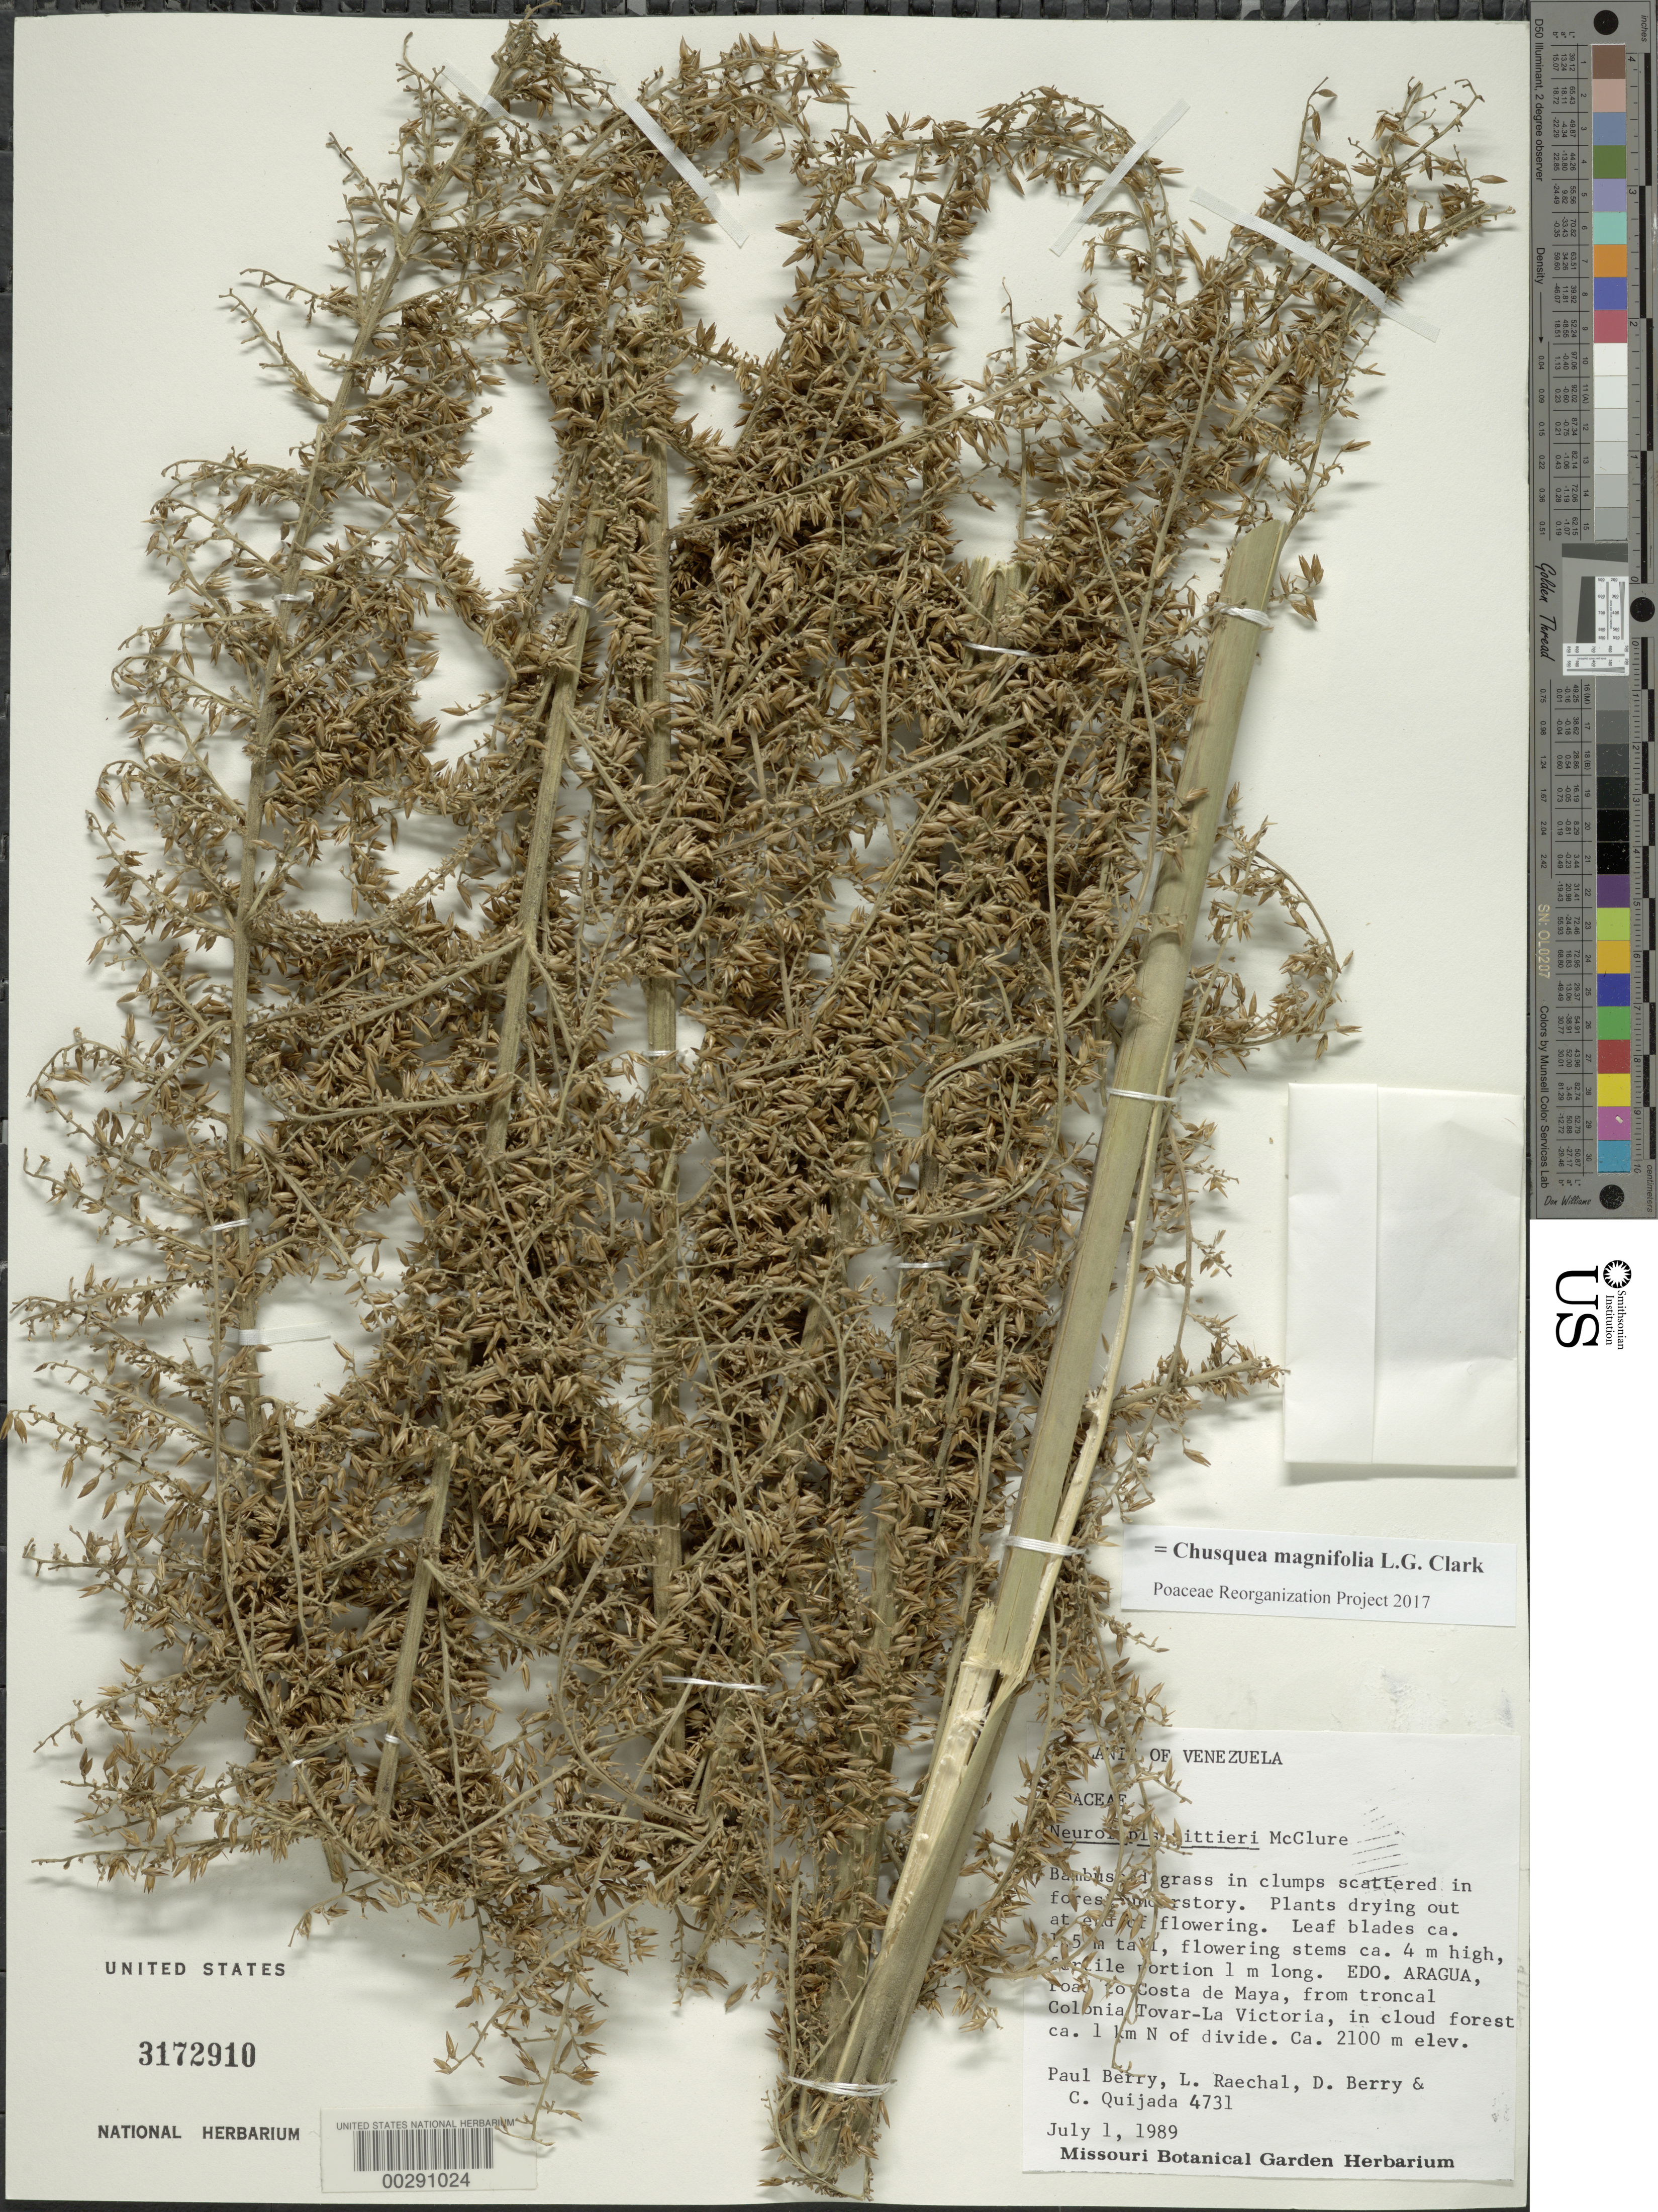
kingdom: Plantae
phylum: Tracheophyta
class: Liliopsida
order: Poales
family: Poaceae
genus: Chusquea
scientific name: Chusquea magnifolia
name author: L.G. Clark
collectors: P. E. Berry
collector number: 4024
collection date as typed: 14 Feb 1983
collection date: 1983-02-14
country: Venezuela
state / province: Mérida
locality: Ca 10 km from apartaderos along the road to barinitas, dtto. rangel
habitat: Marshy, open grassy slopes with trees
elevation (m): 3100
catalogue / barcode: US 3172910